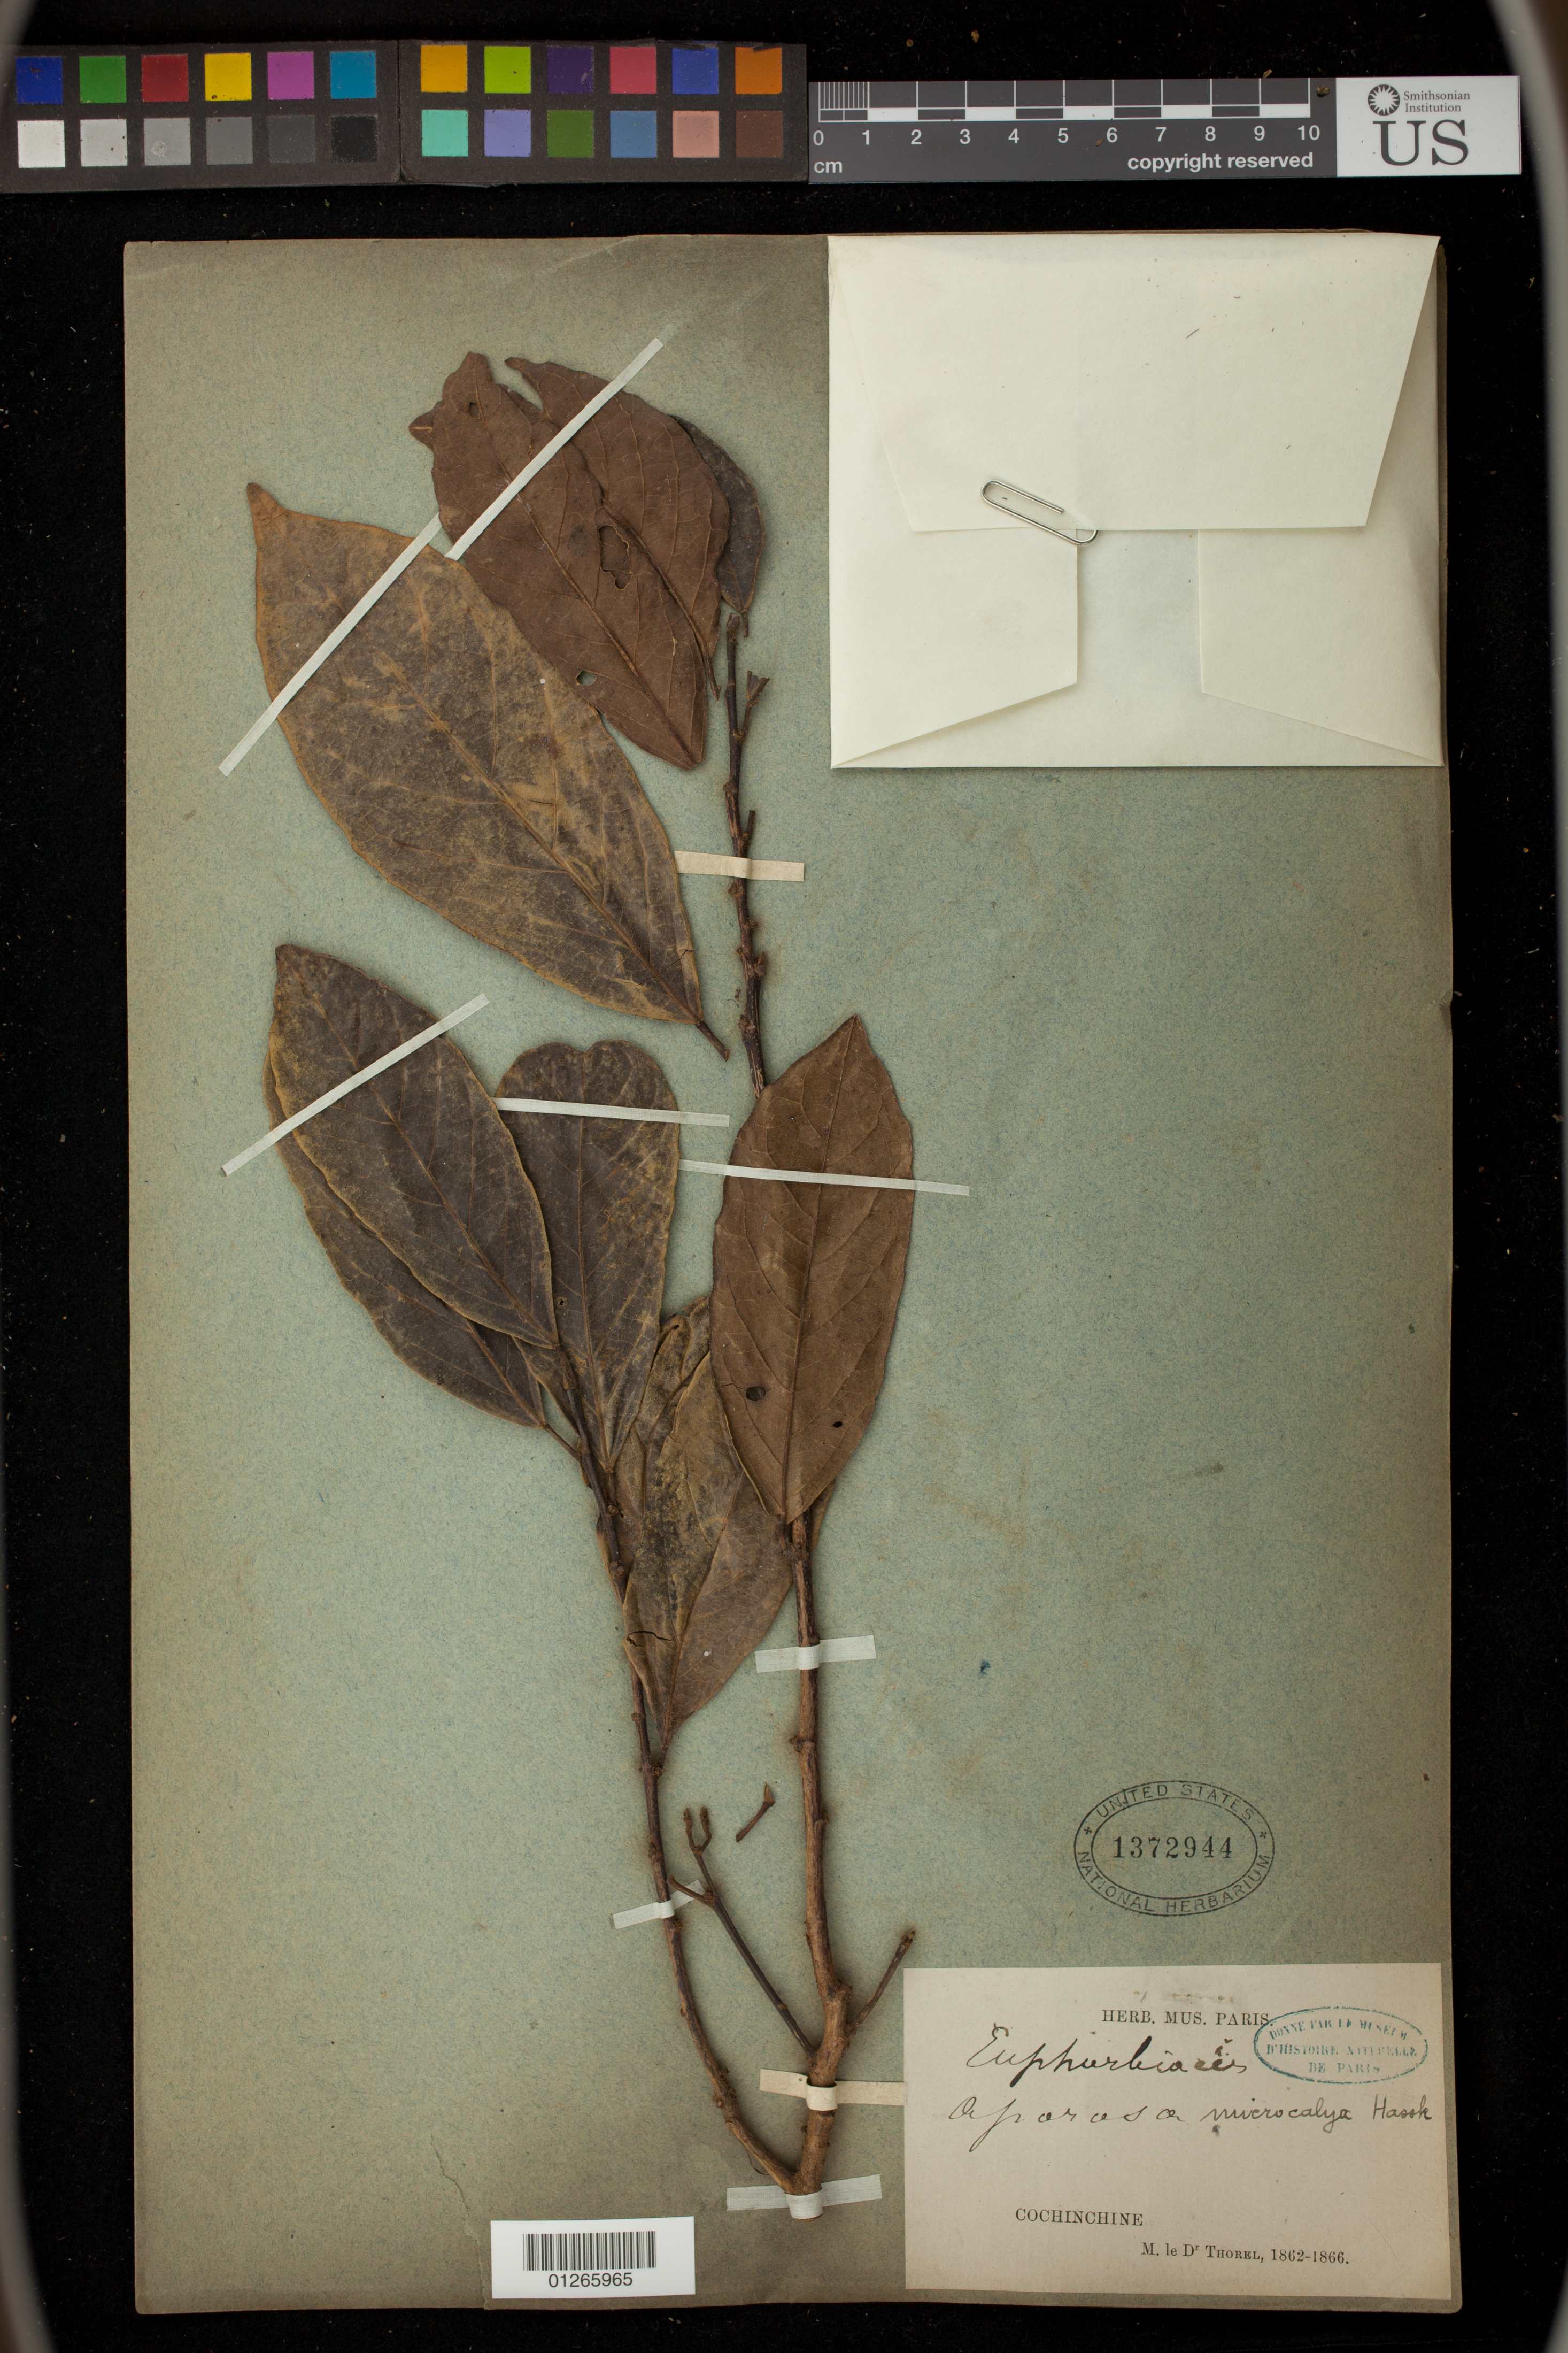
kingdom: Plantae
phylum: Tracheophyta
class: Magnoliopsida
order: Malpighiales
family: Phyllanthaceae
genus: Aporosa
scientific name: Aporosa octandra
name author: (Buch.-Ham. & D. Don) Vickery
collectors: C. Thorel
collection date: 1862-01-01/1866-12-31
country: Vietnam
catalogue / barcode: US 1372944